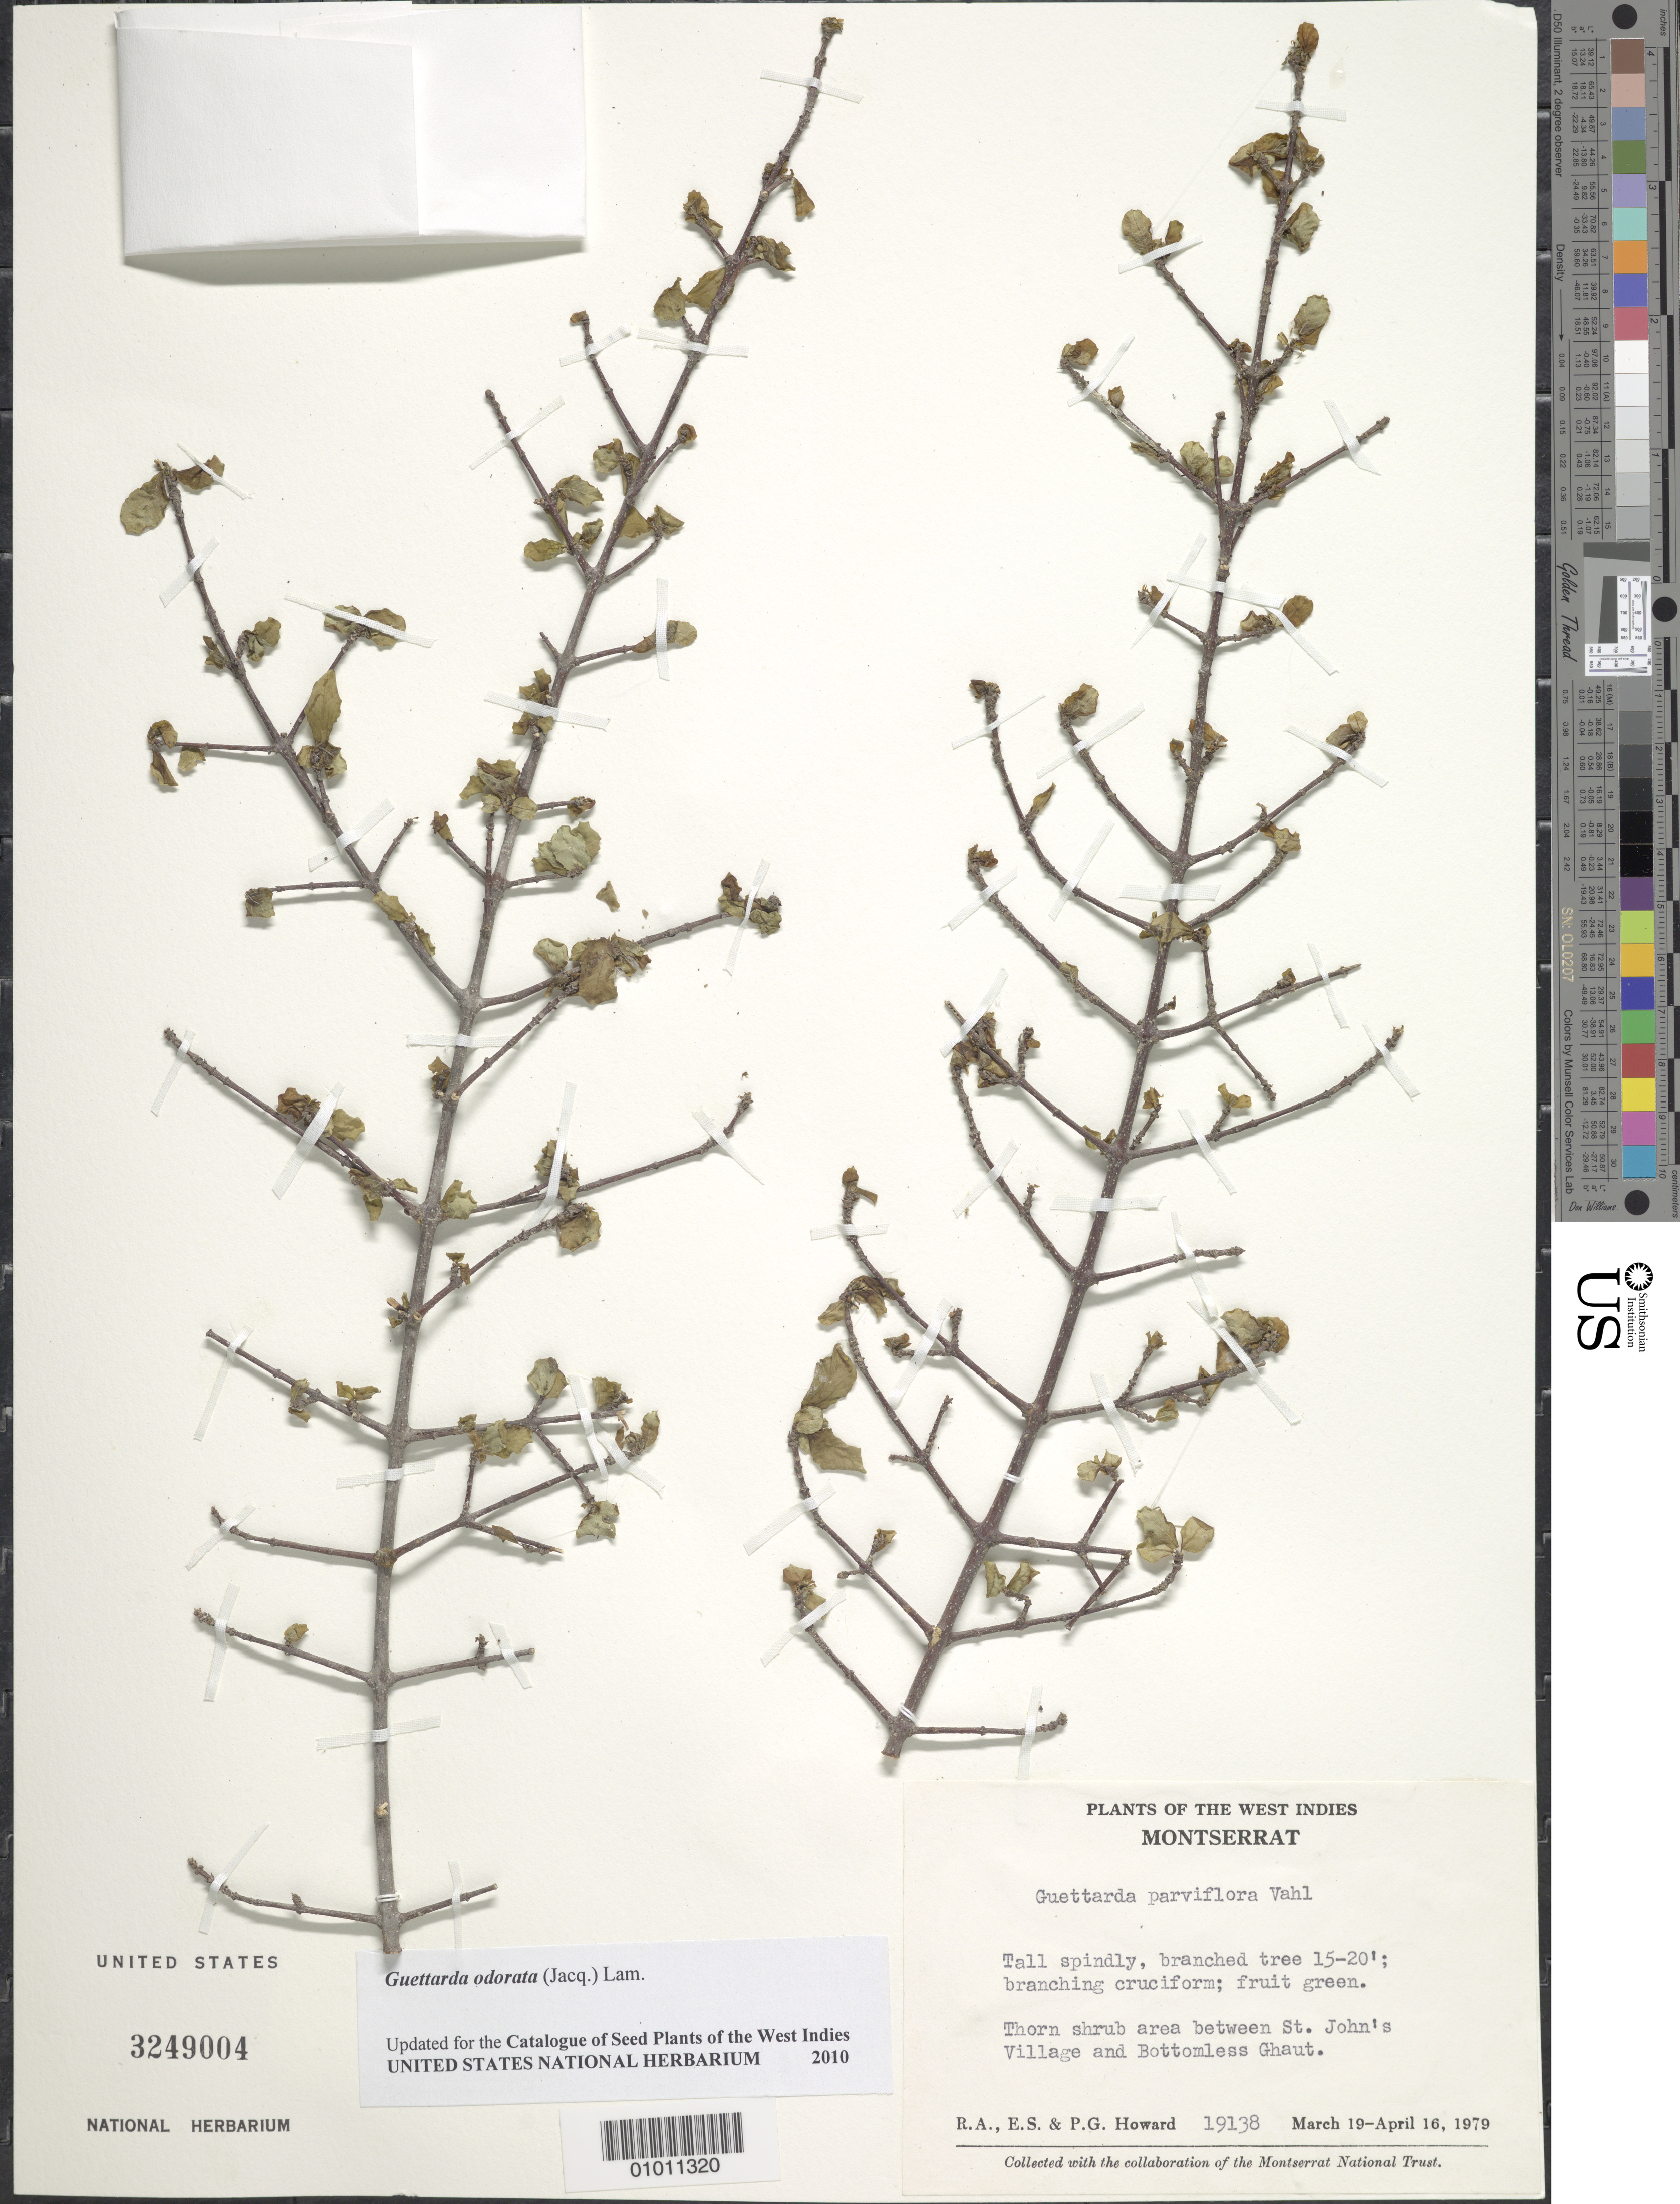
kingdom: Plantae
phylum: Tracheophyta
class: Magnoliopsida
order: Gentianales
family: Rubiaceae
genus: Guettarda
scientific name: Guettarda odorata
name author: (Jacq.) Lam.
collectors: R. A. Howard, E. S. Howard & P. Howard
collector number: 19138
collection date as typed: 19 Mar 1979 to 16 Apr 1979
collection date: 1979-03-19/1979-04-16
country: Montserrat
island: Montserrat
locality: Between St. John's Village and Bottomless Ghaut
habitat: Thorn shrub area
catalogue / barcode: US 3249004